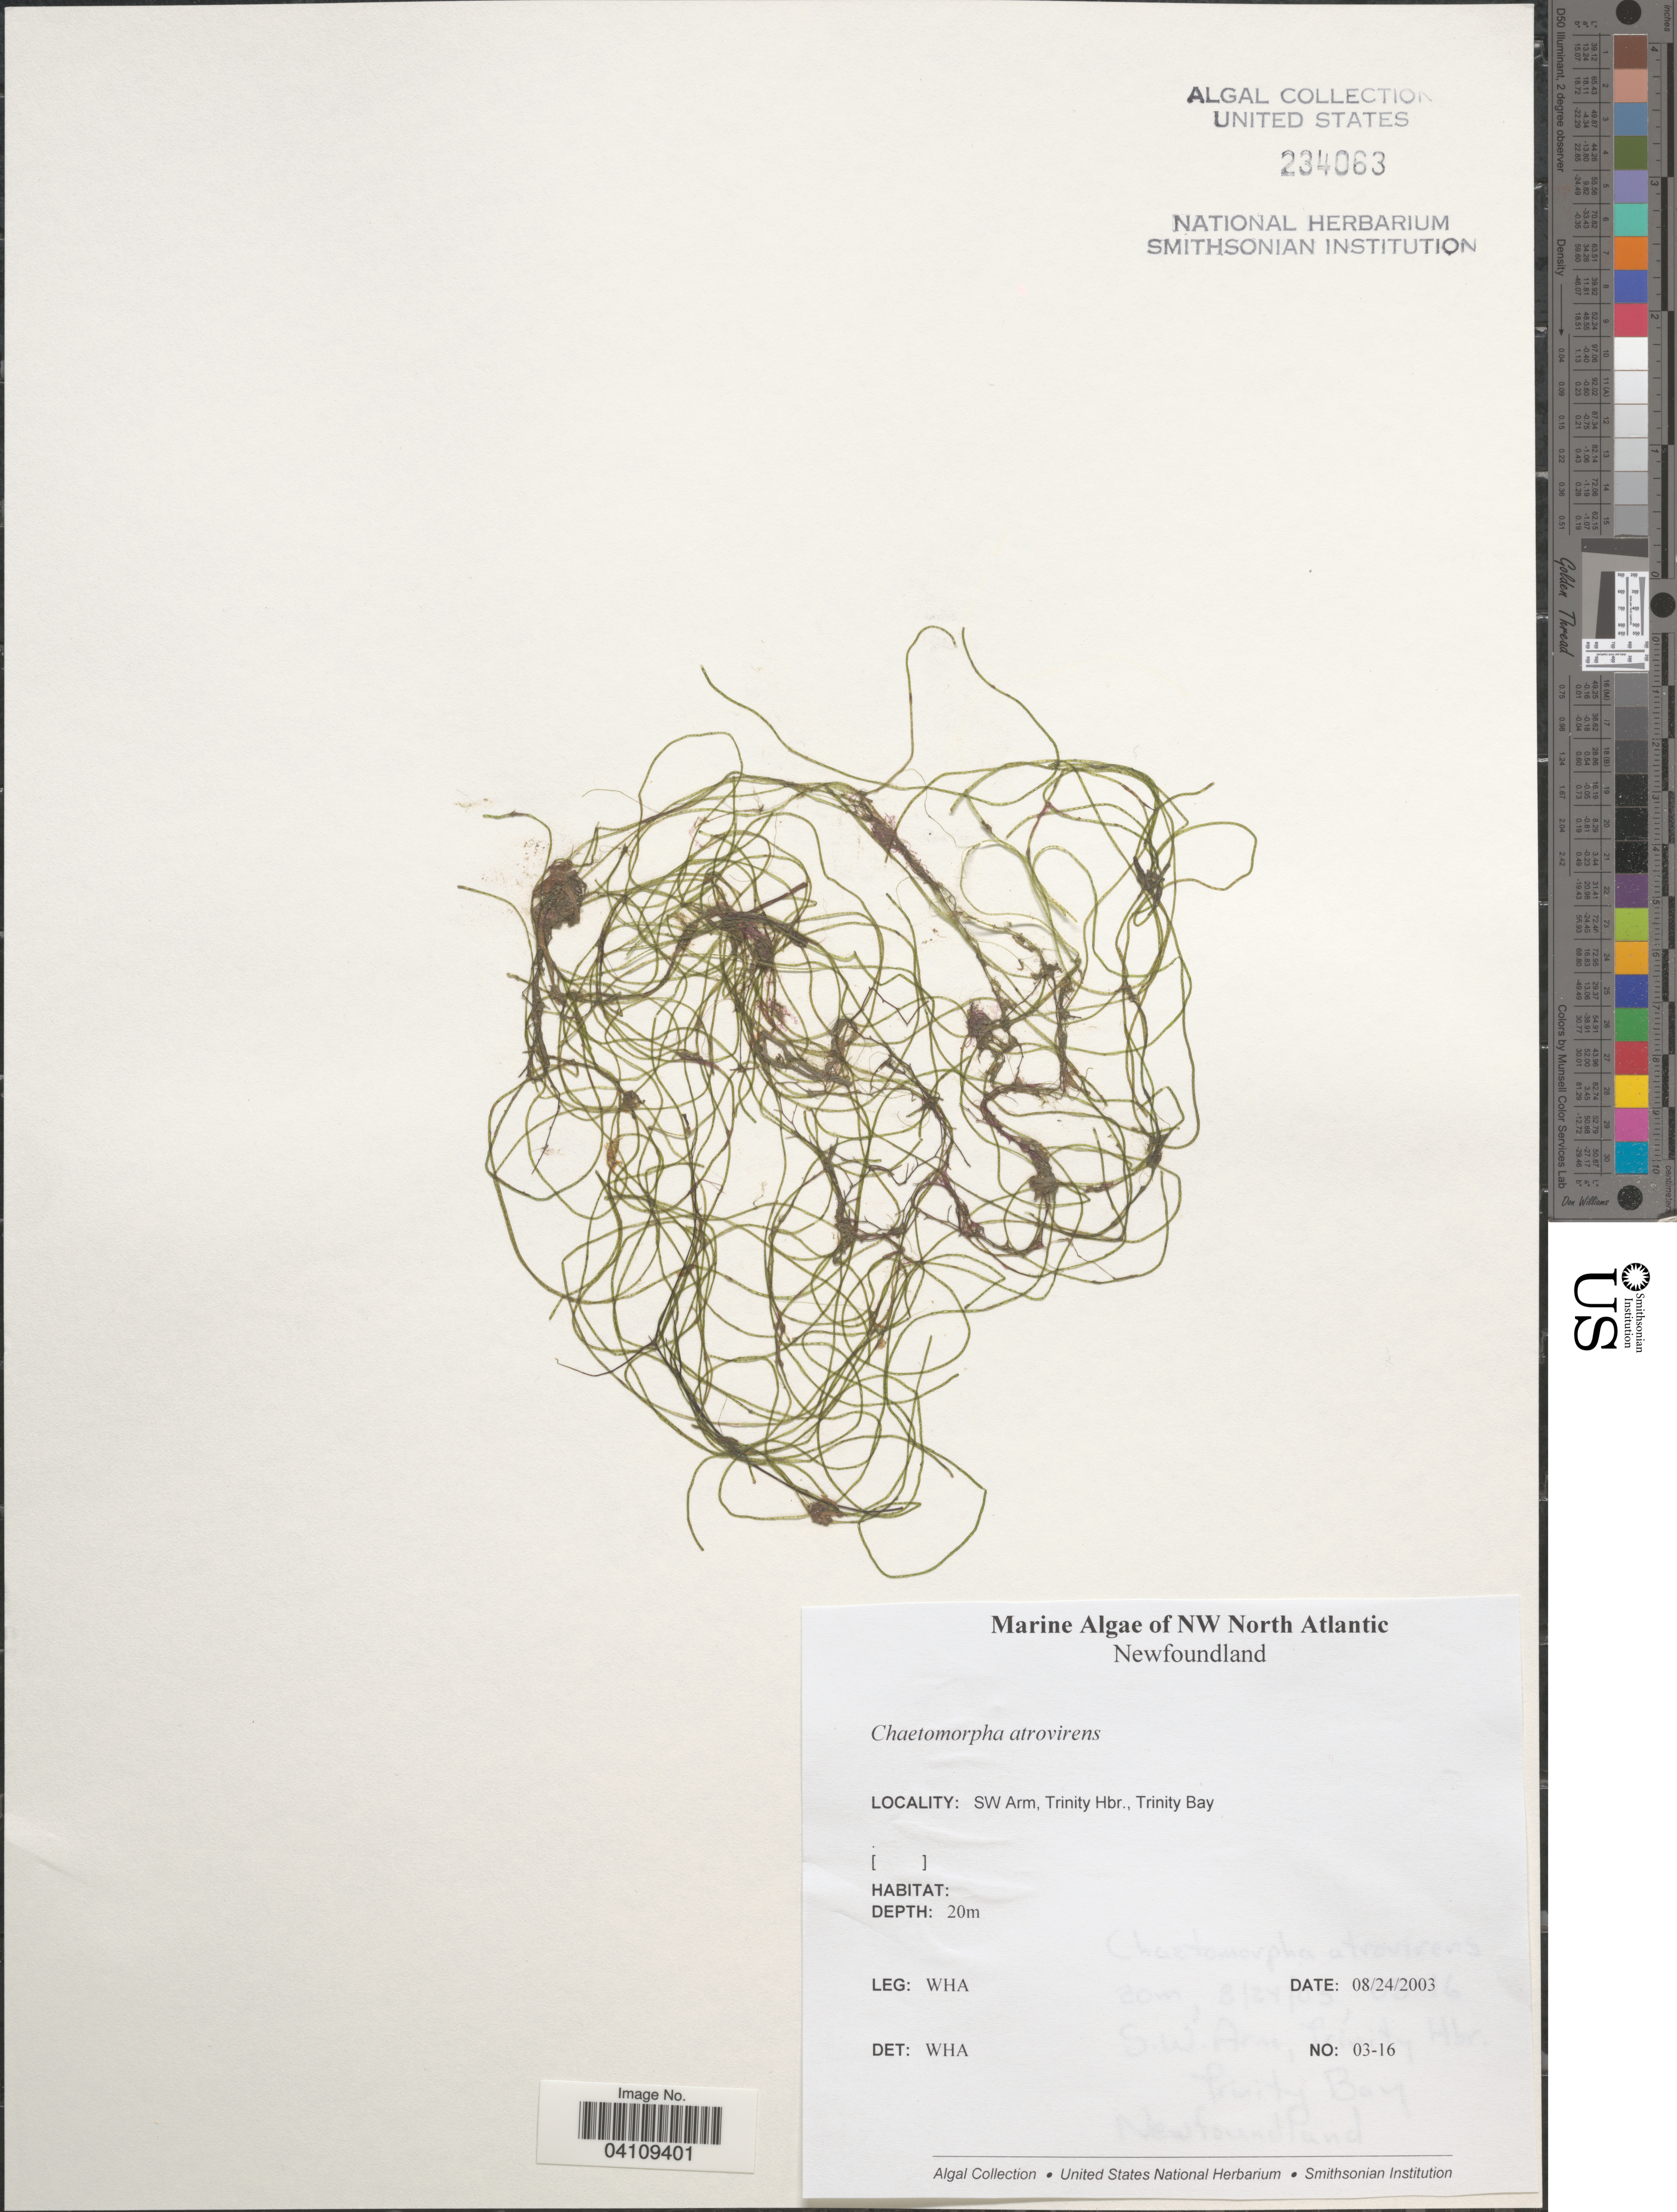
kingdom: Plantae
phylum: Chlorophyta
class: Ulvophyceae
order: Cladophorales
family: Cladophoraceae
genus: Chaetomorpha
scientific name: Chaetomorpha picquotiana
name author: Mont. in Kütz.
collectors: W. H. Adey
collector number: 03-16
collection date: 2003-08-24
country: Canada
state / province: Newfoundland and Labrador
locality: NW North Atlantic. SW Arm, Trinity Hbr., Trinity Bay.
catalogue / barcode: US 234063